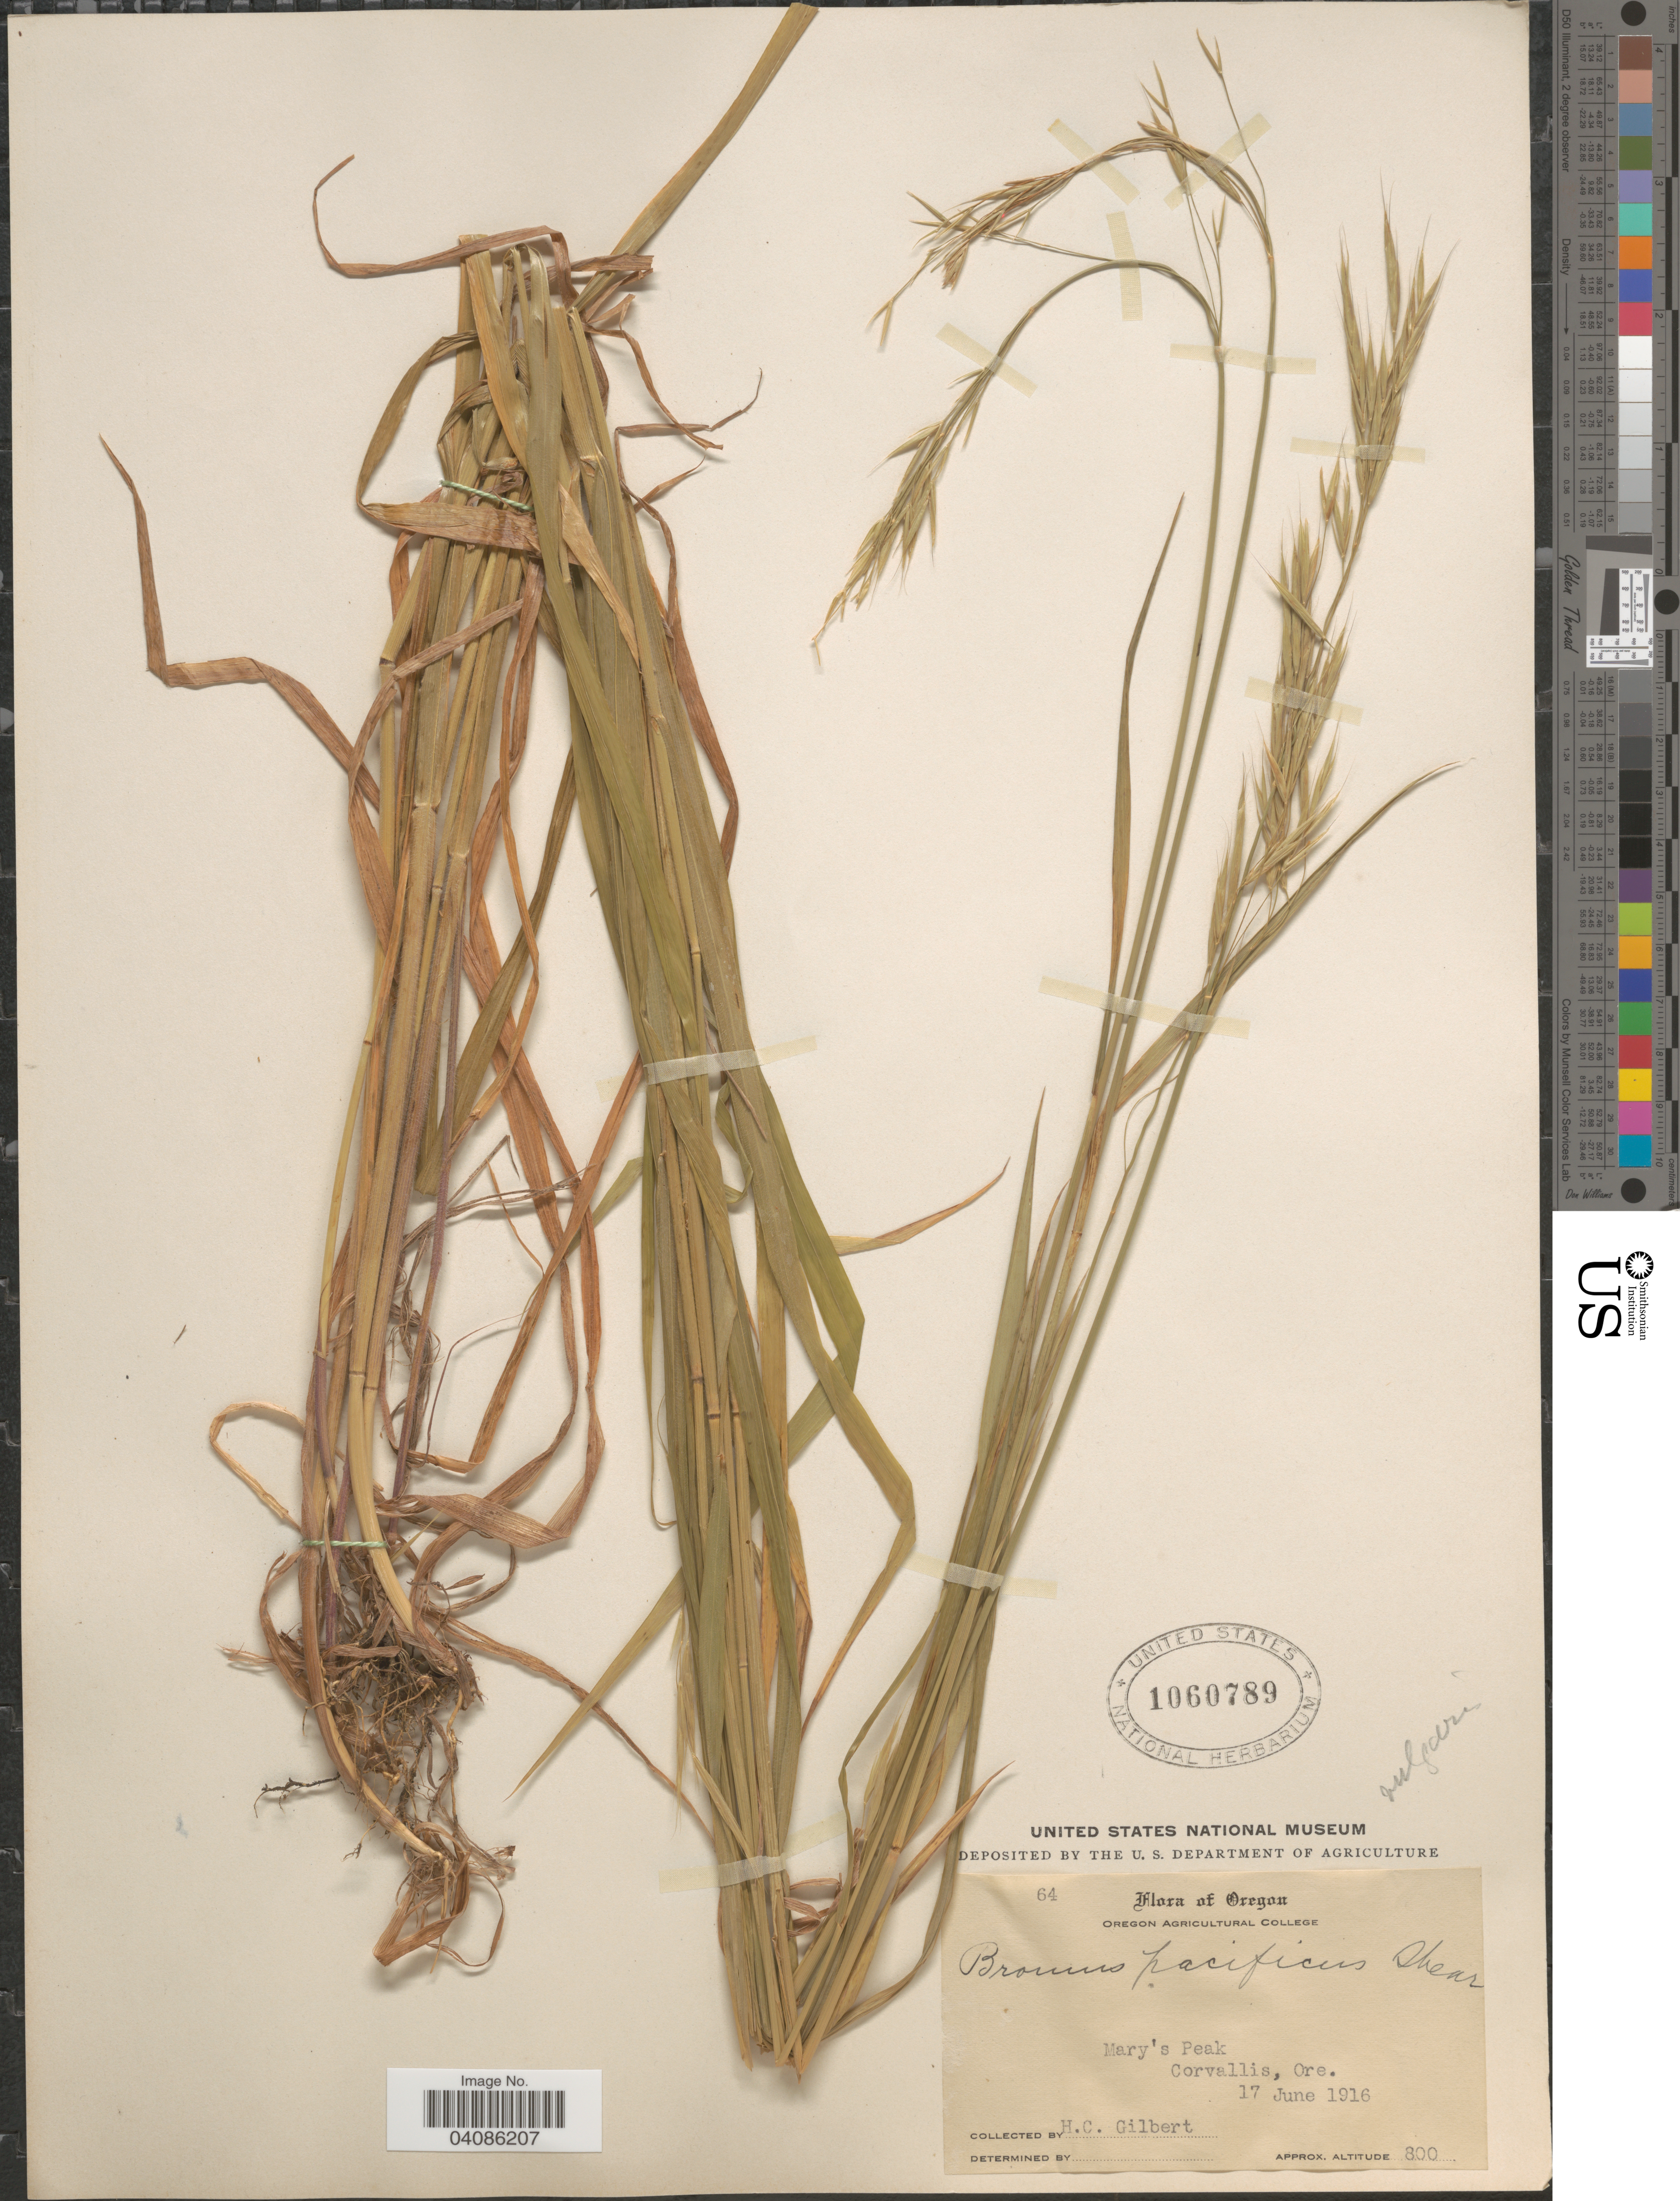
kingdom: Plantae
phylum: Tracheophyta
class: Liliopsida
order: Poales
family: Poaceae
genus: Bromus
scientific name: Bromus texensis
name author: (Shear) Hitchc.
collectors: H. Gilbert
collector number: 64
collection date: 1916-06-17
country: United States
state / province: Oregon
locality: Mary's Peak, Corvallis.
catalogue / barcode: US 1060789